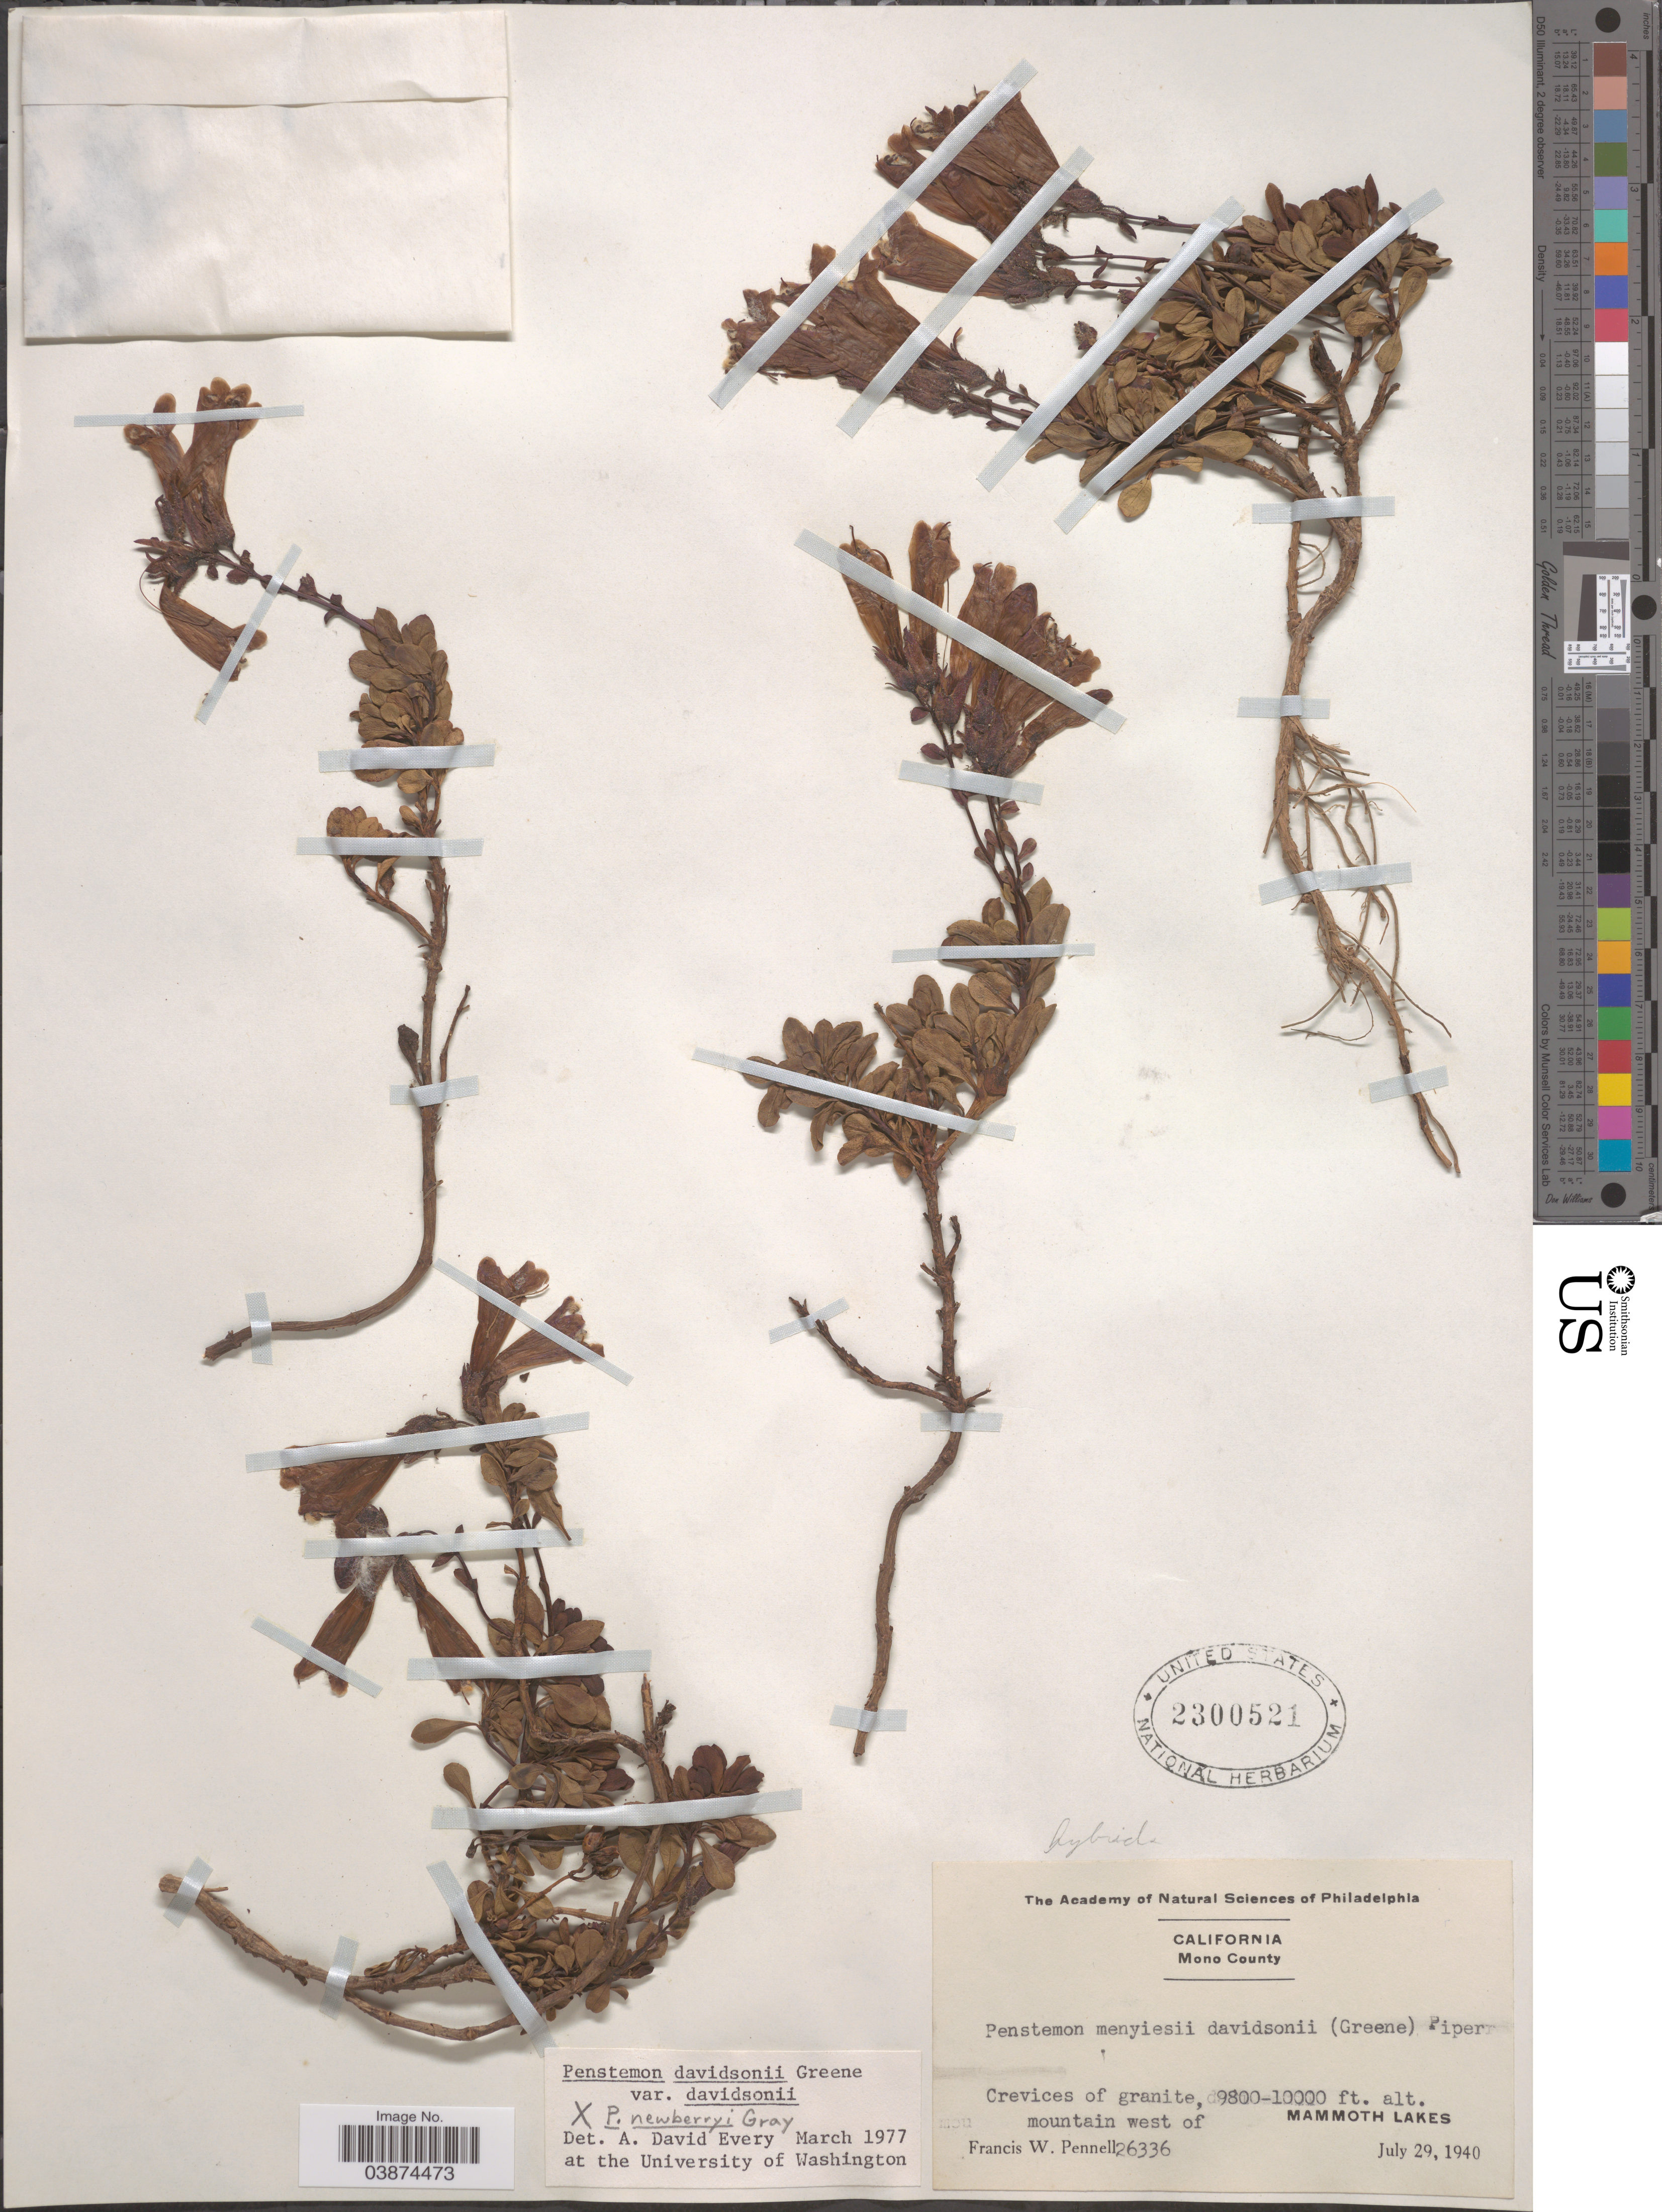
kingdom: Plantae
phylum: Tracheophyta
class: Magnoliopsida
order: Lamiales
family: Plantaginaceae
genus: Penstemon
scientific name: Penstemon davidsonii var. davidsonii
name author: Greene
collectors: F. W. Pennell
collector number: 26336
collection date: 1940-07-29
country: United States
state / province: California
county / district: Mono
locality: Mono County. Mountain west of Mammoth Lakes.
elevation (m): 2987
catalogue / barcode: US 2300521